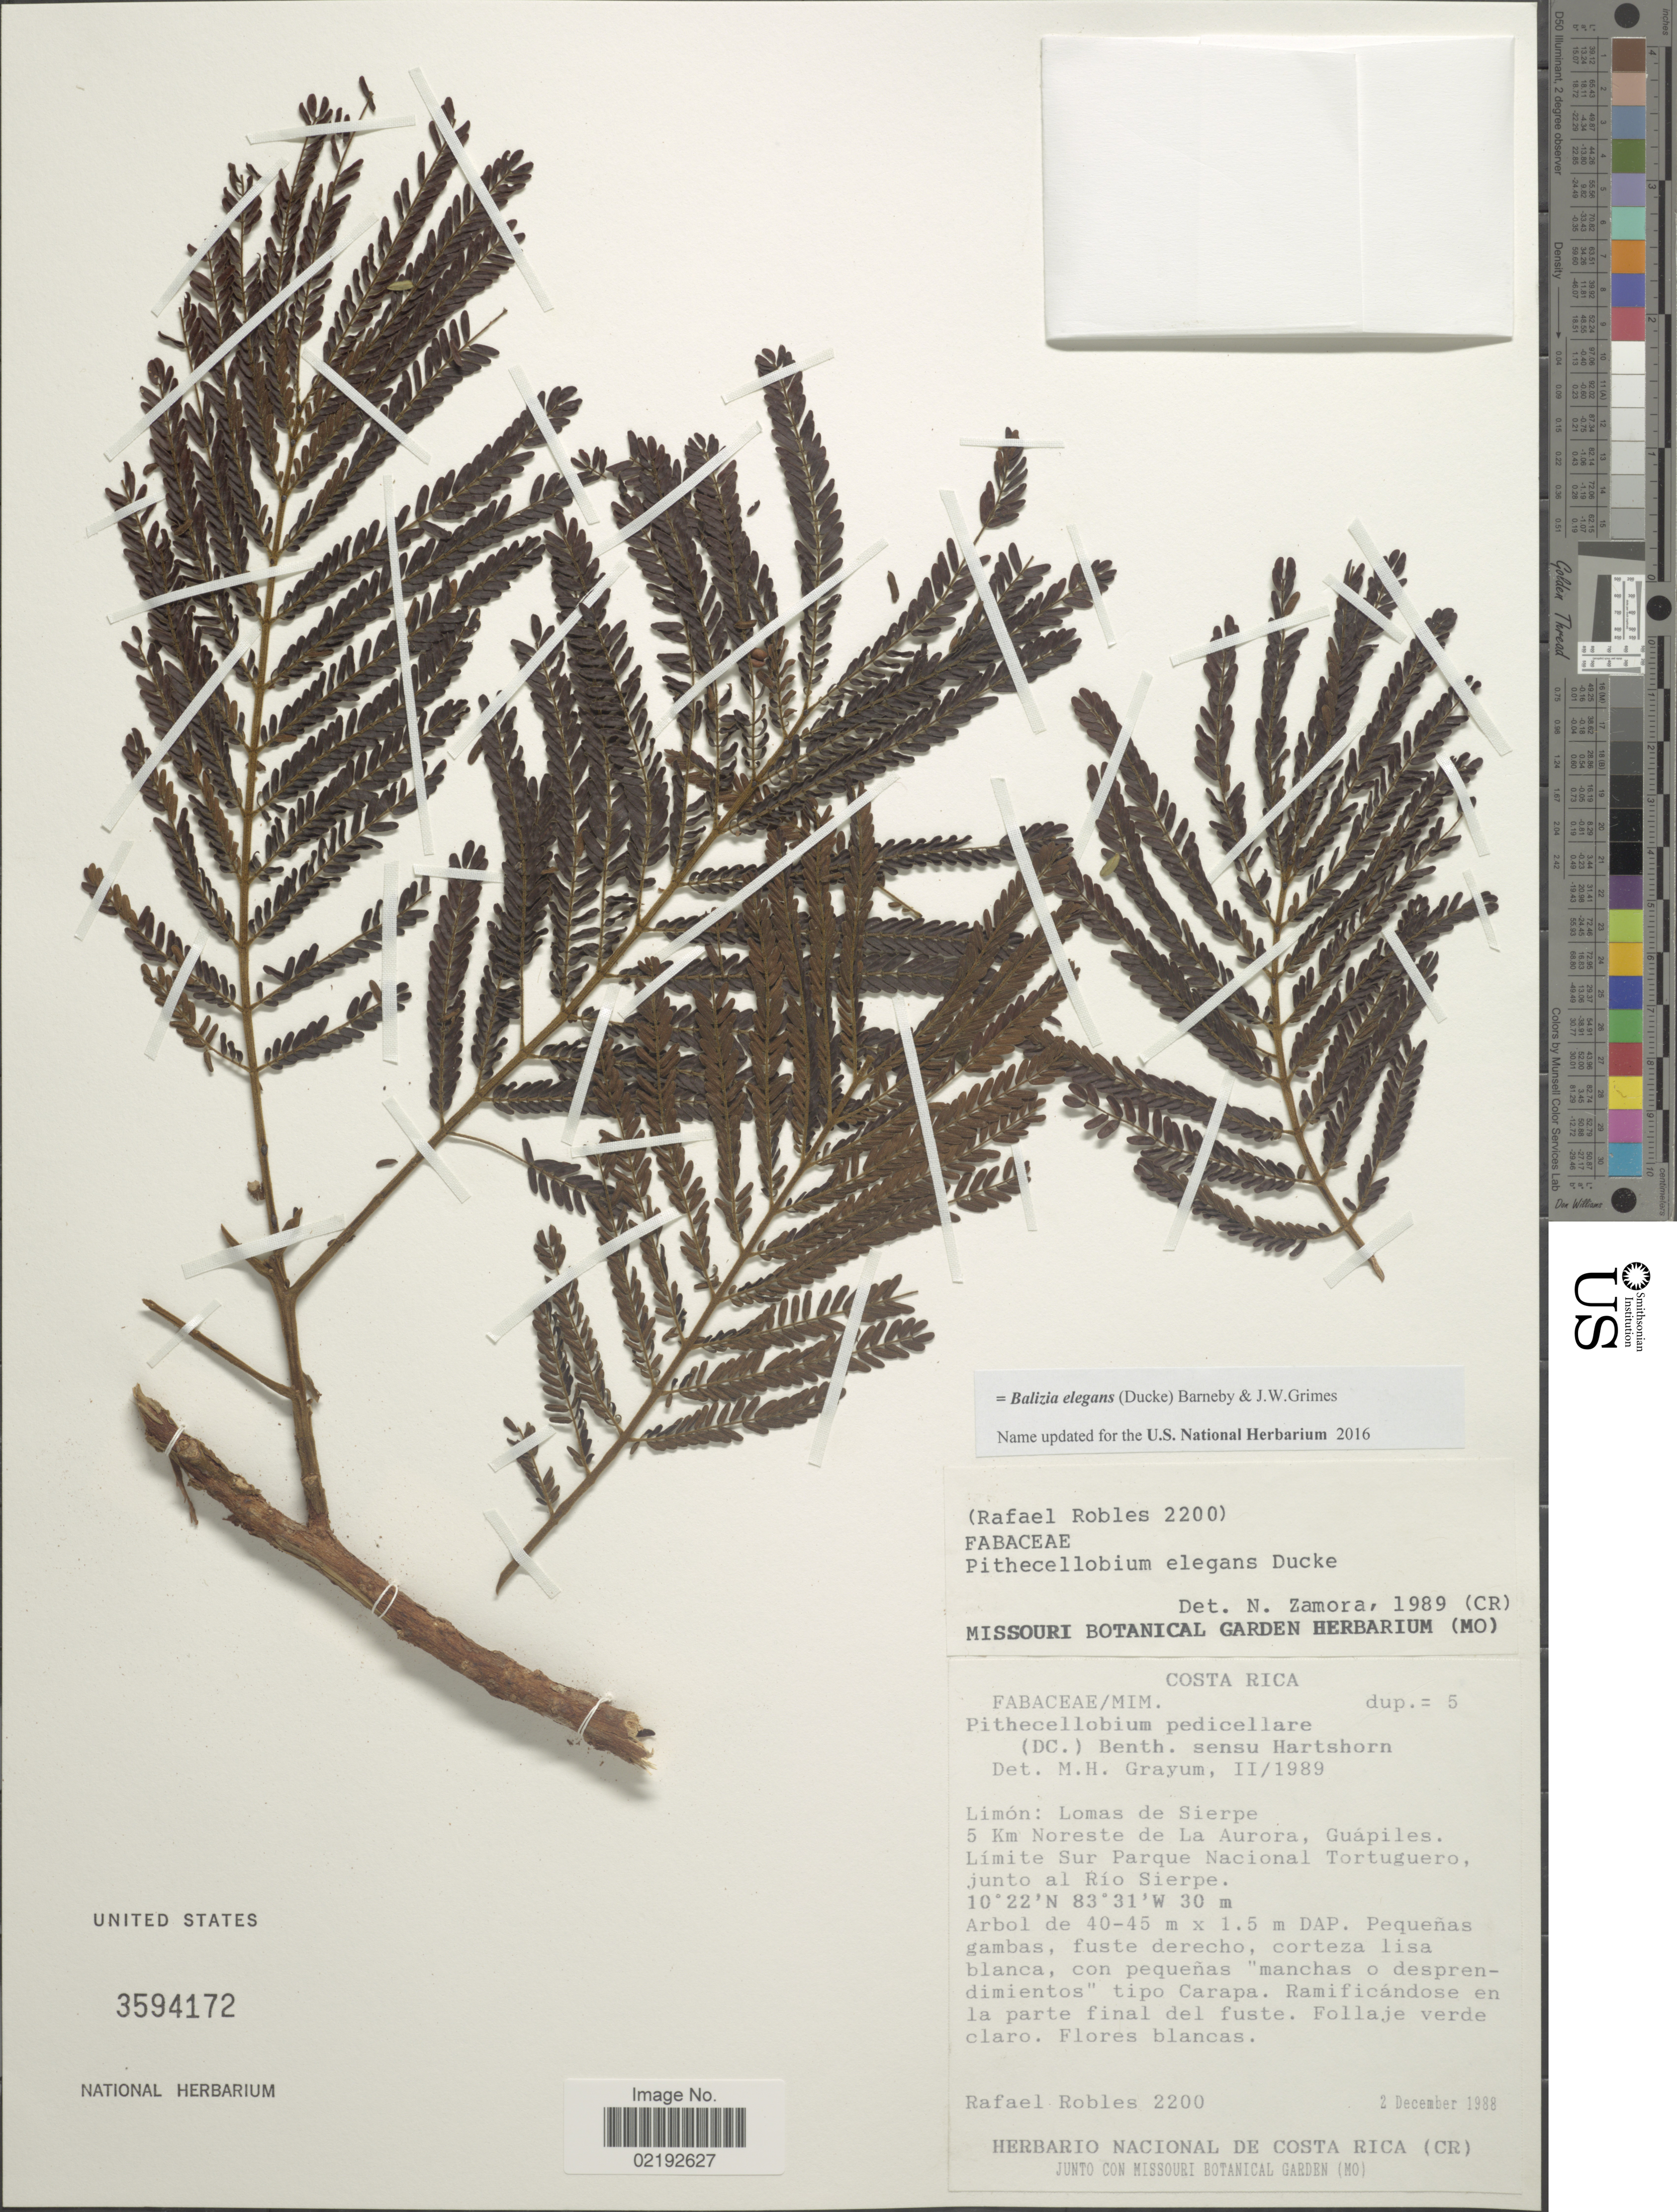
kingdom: Plantae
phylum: Tracheophyta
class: Magnoliopsida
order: Fabales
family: Fabaceae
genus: Hydrochorea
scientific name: Hydrochorea elegans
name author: (Ducke) M.V.B. Soares et al.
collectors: R. Robles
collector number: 2200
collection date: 1988-12-02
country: Costa Rica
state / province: Limón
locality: Lomas de Sierpe, 5 km Noreste de La Aurora, Guapiles, Limite Sur Parque Nacional Tortuguero, junto al Rio Sierpe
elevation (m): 30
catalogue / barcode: US 3594172